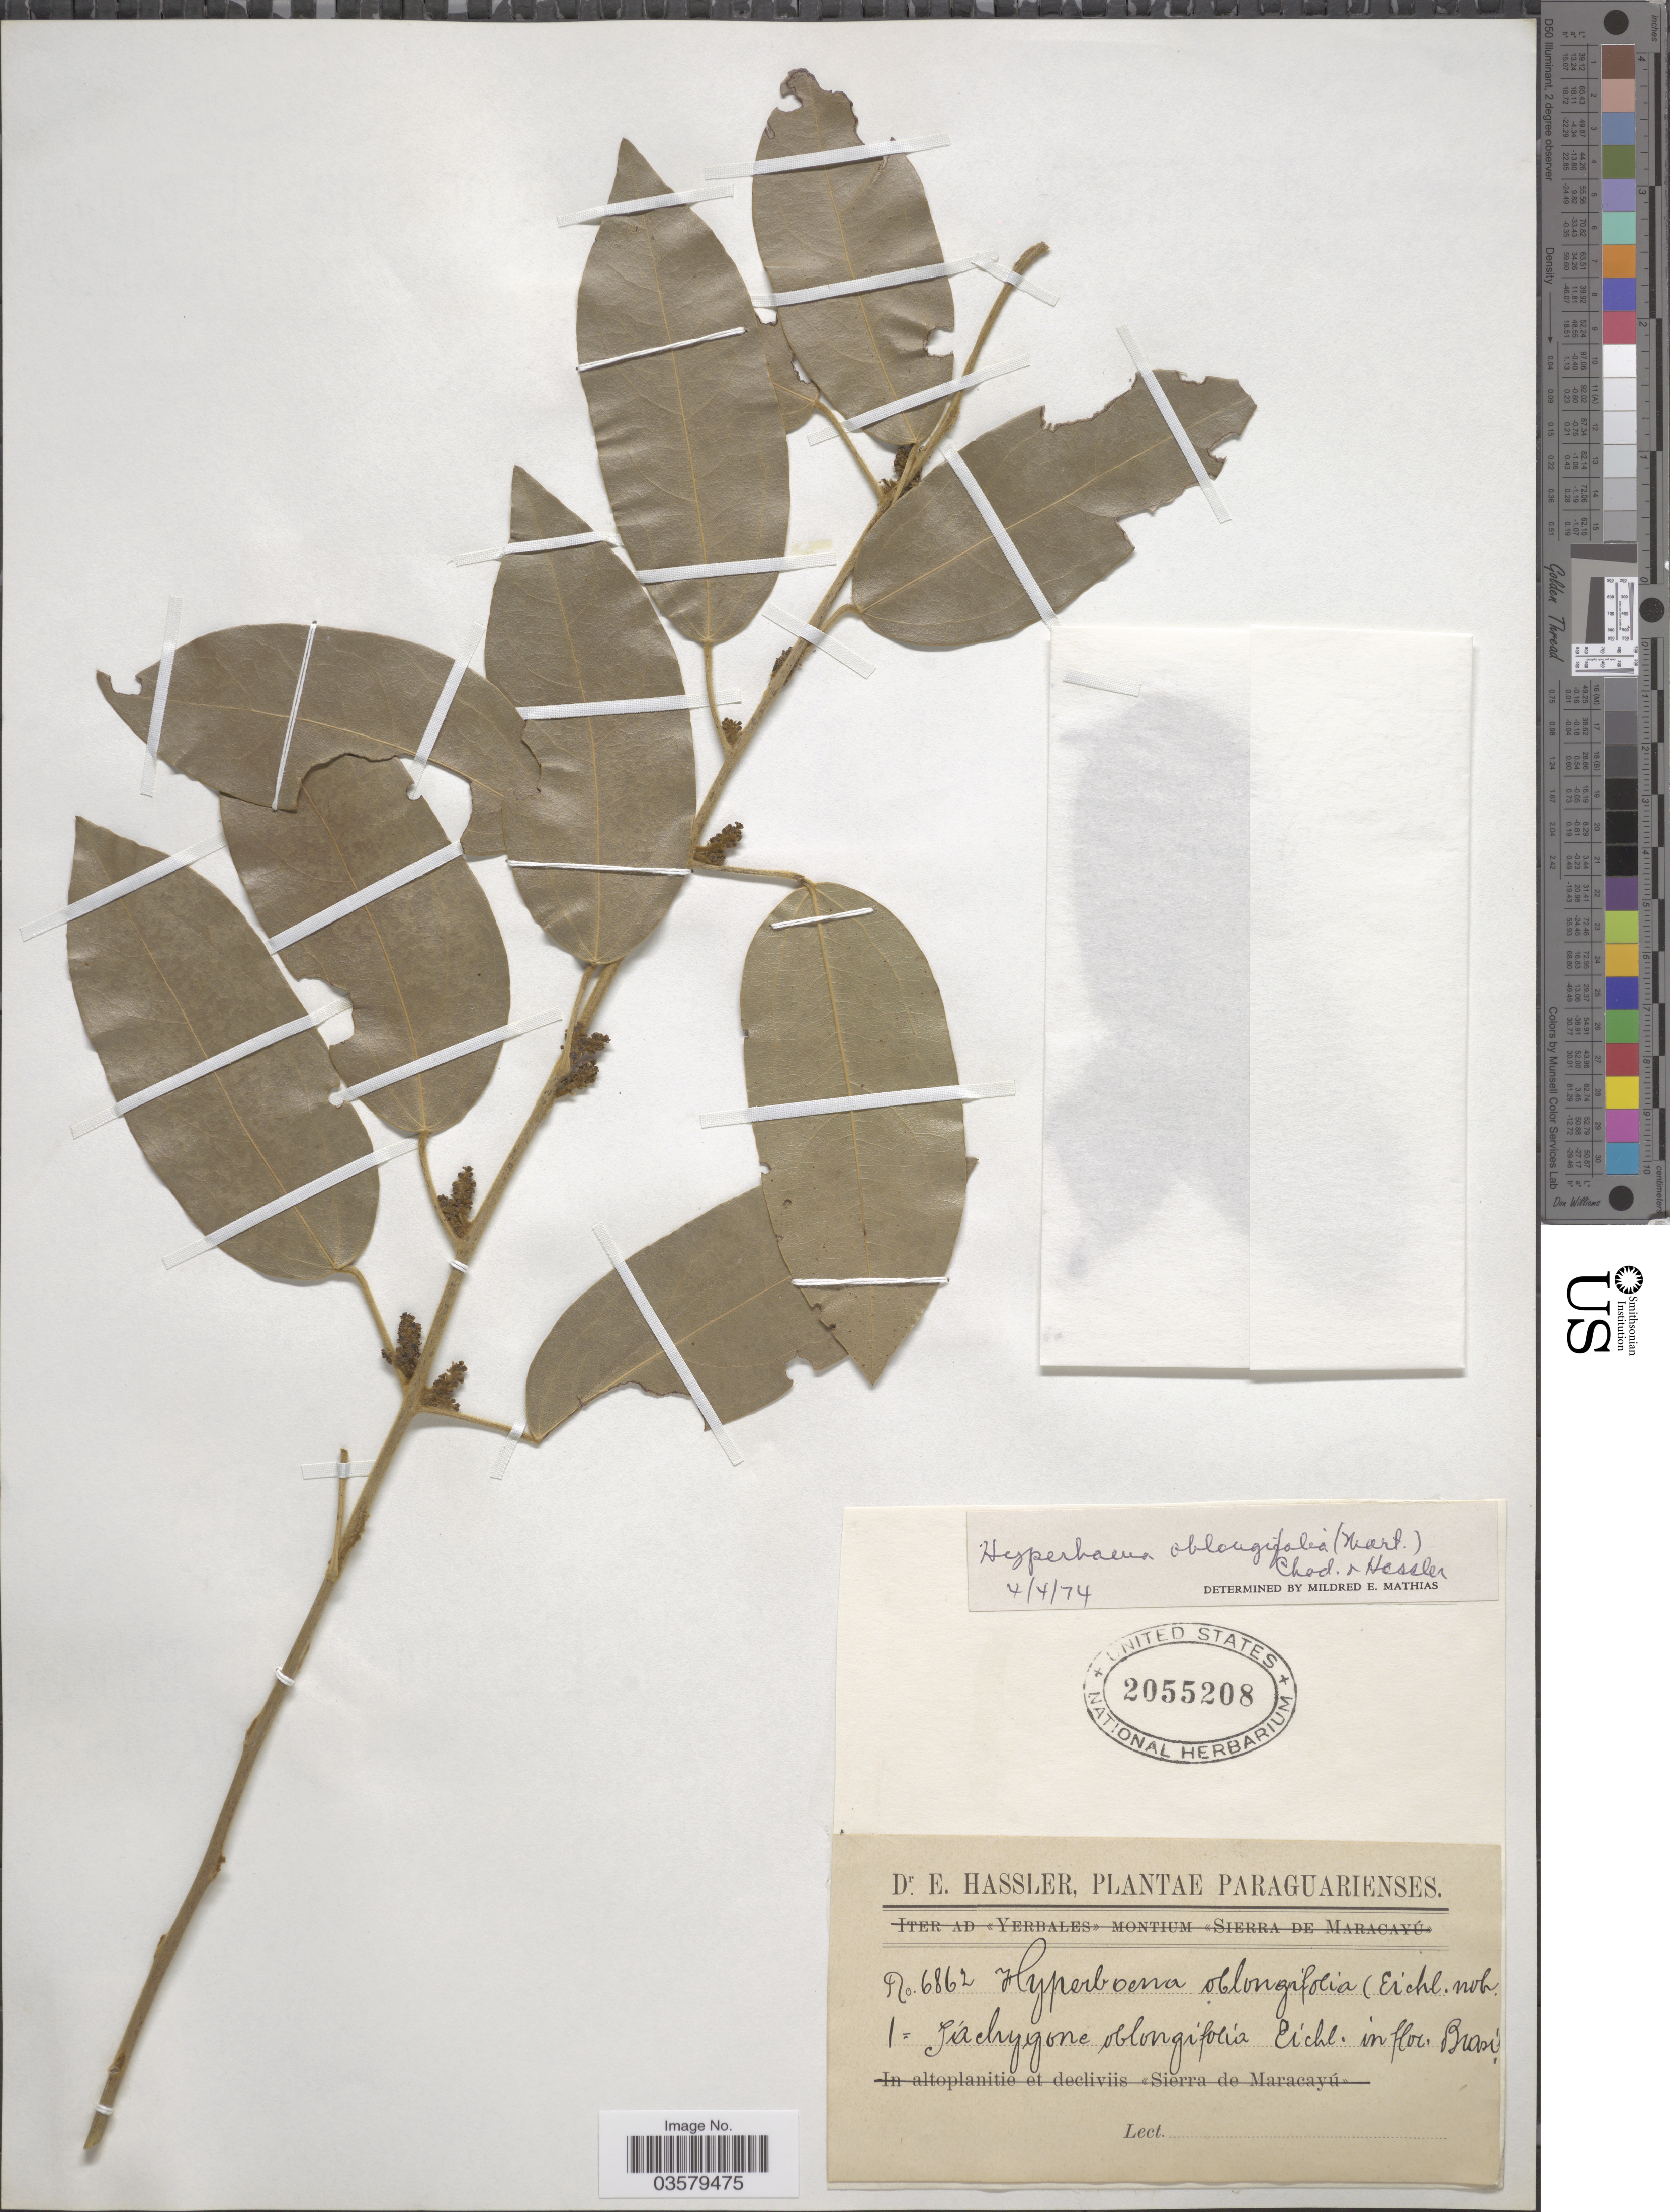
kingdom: Plantae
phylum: Tracheophyta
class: Magnoliopsida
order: Ranunculales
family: Menispermaceae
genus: Hyperbaena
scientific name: Hyperbaena oblongifolia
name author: (Eichler) Chodat & Hassl.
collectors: E. Hassler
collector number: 6862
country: Paraguay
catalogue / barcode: US 2055208